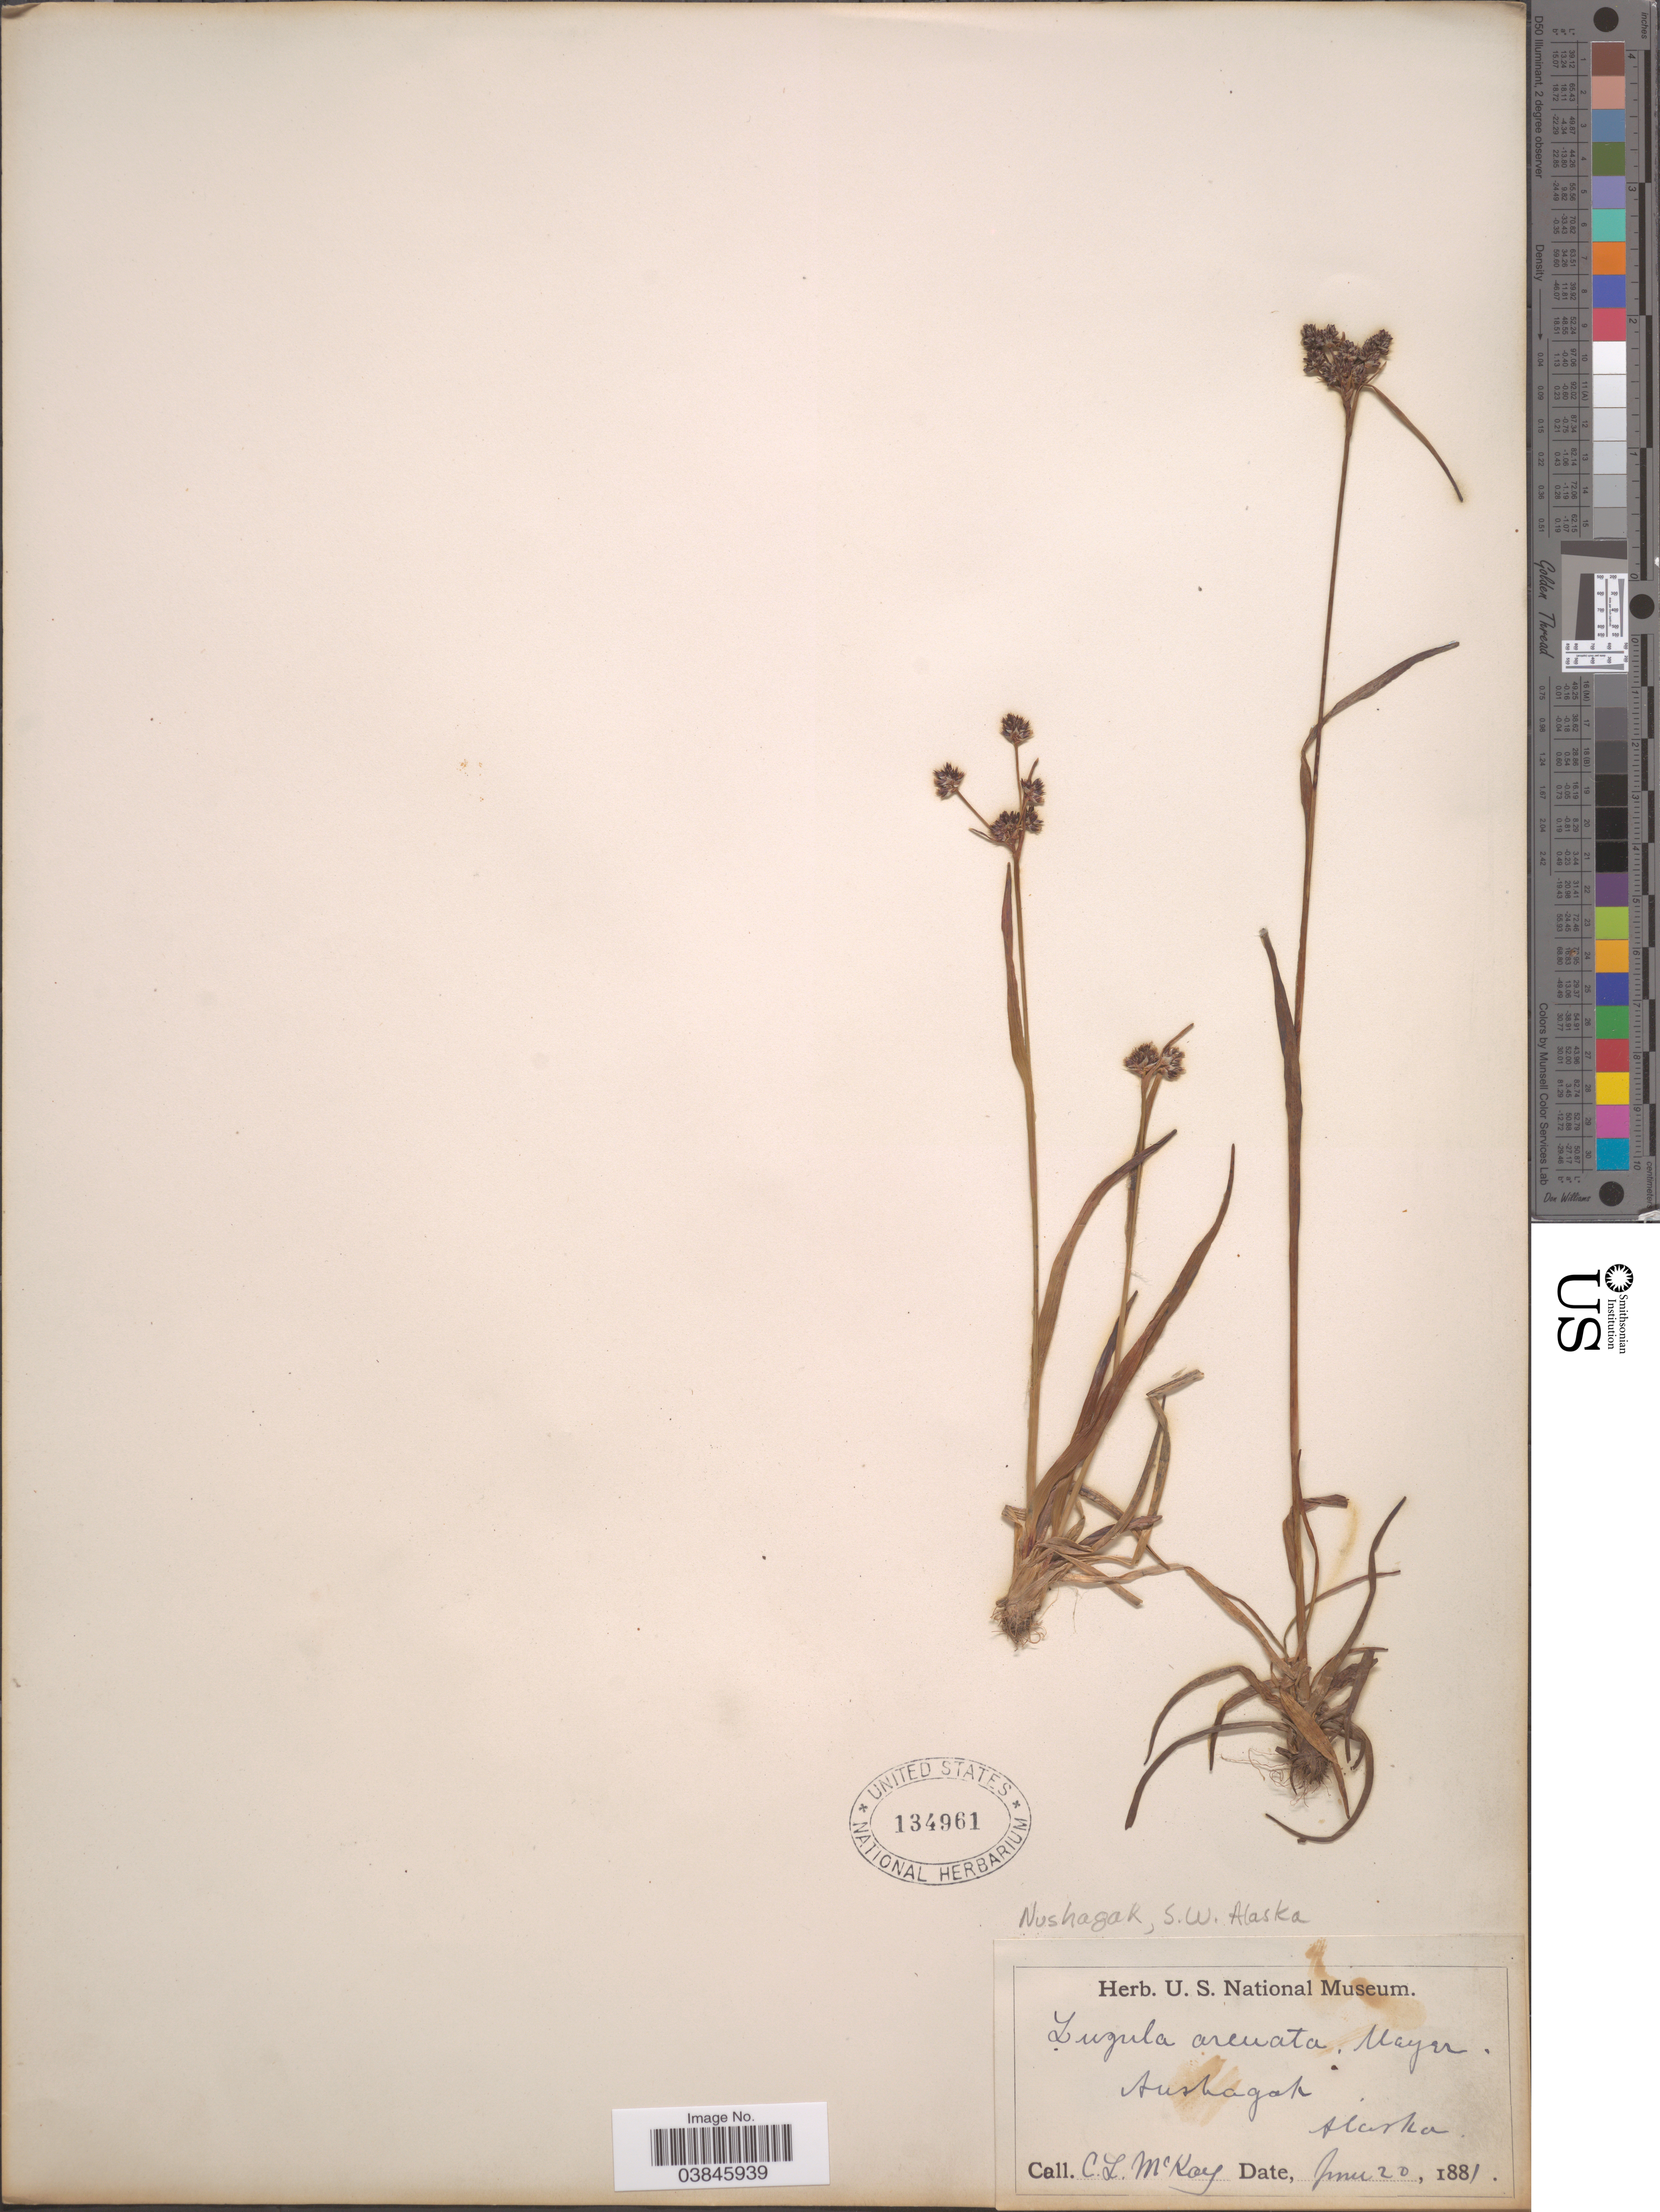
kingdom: Plantae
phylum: Tracheophyta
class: Liliopsida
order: Poales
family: Juncaceae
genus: Luzula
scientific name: Luzula multiflora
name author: (Ehrh.) Lej.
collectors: C. McKay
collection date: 1881-06-20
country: United States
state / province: Alaska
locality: Nushagak, S.W. Alaska.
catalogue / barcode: US 134961